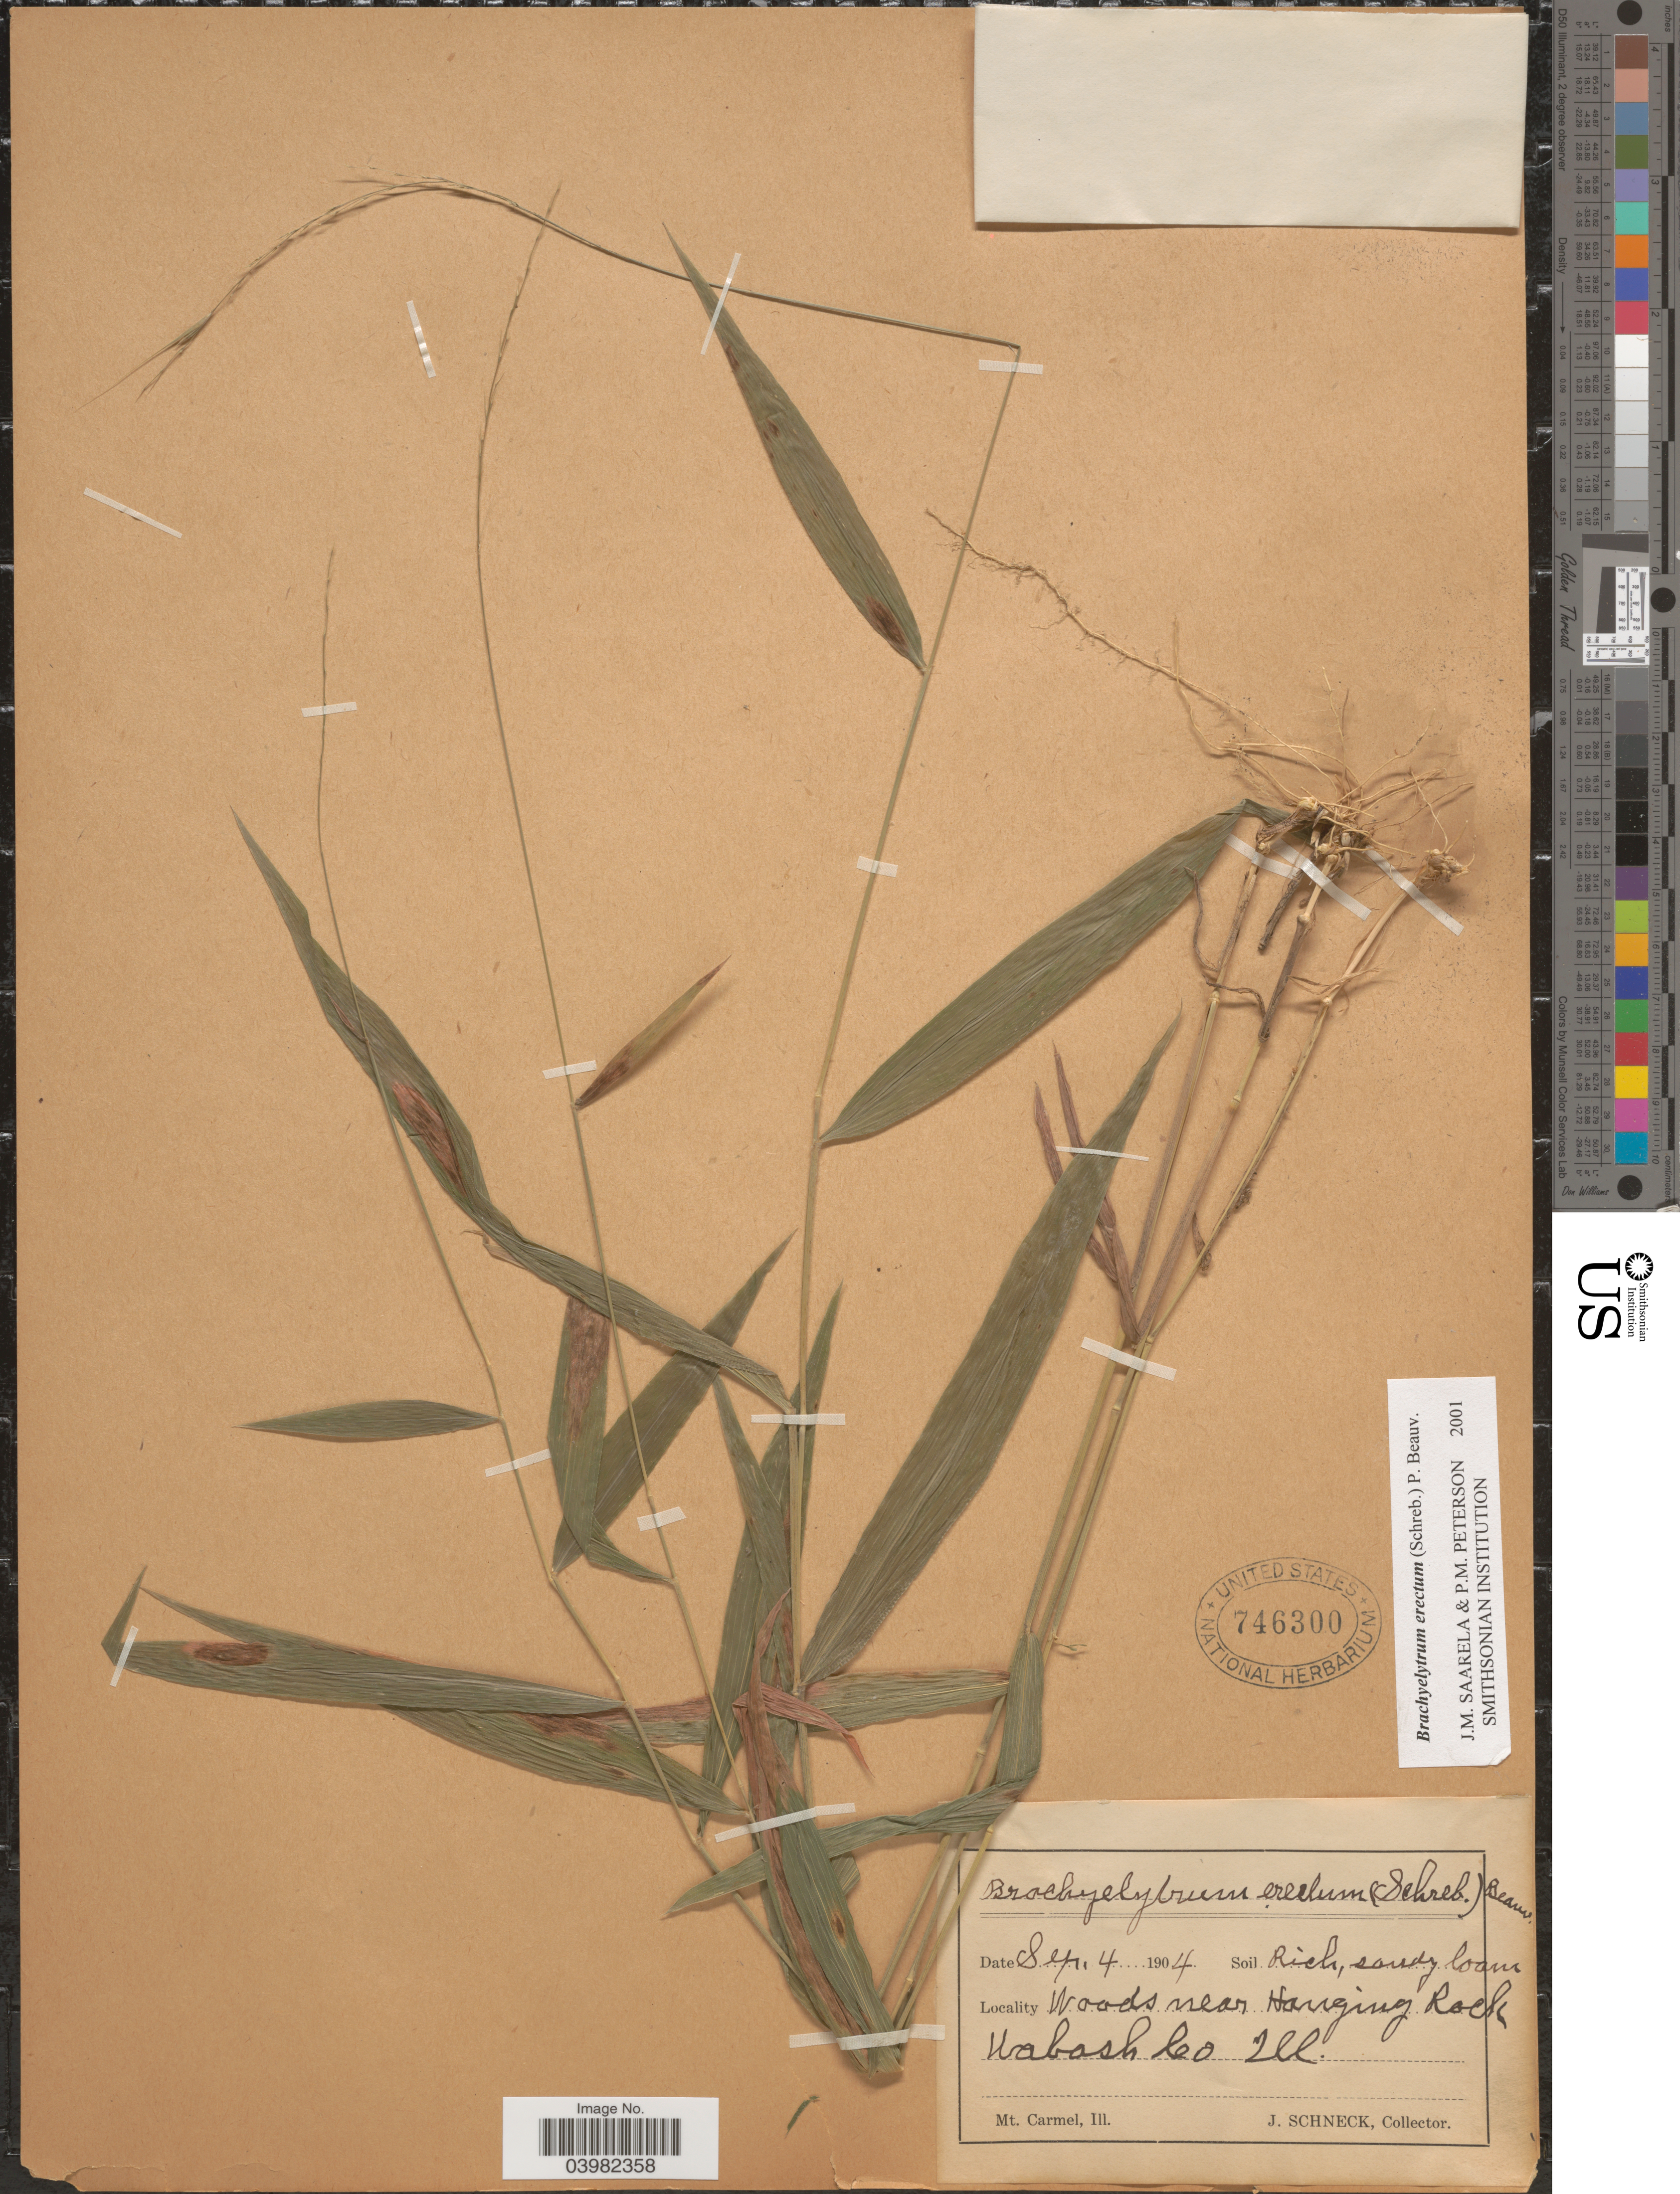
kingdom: Plantae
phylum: Tracheophyta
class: Liliopsida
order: Poales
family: Poaceae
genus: Brachyelytrum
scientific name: Brachyelytrum erectum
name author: (Schreb.) P. Beauv.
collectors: J. Schneck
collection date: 1904-09-04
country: United States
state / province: Illinois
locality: Woods near Hanging Rock, Wabash Co.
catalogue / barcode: US 746300